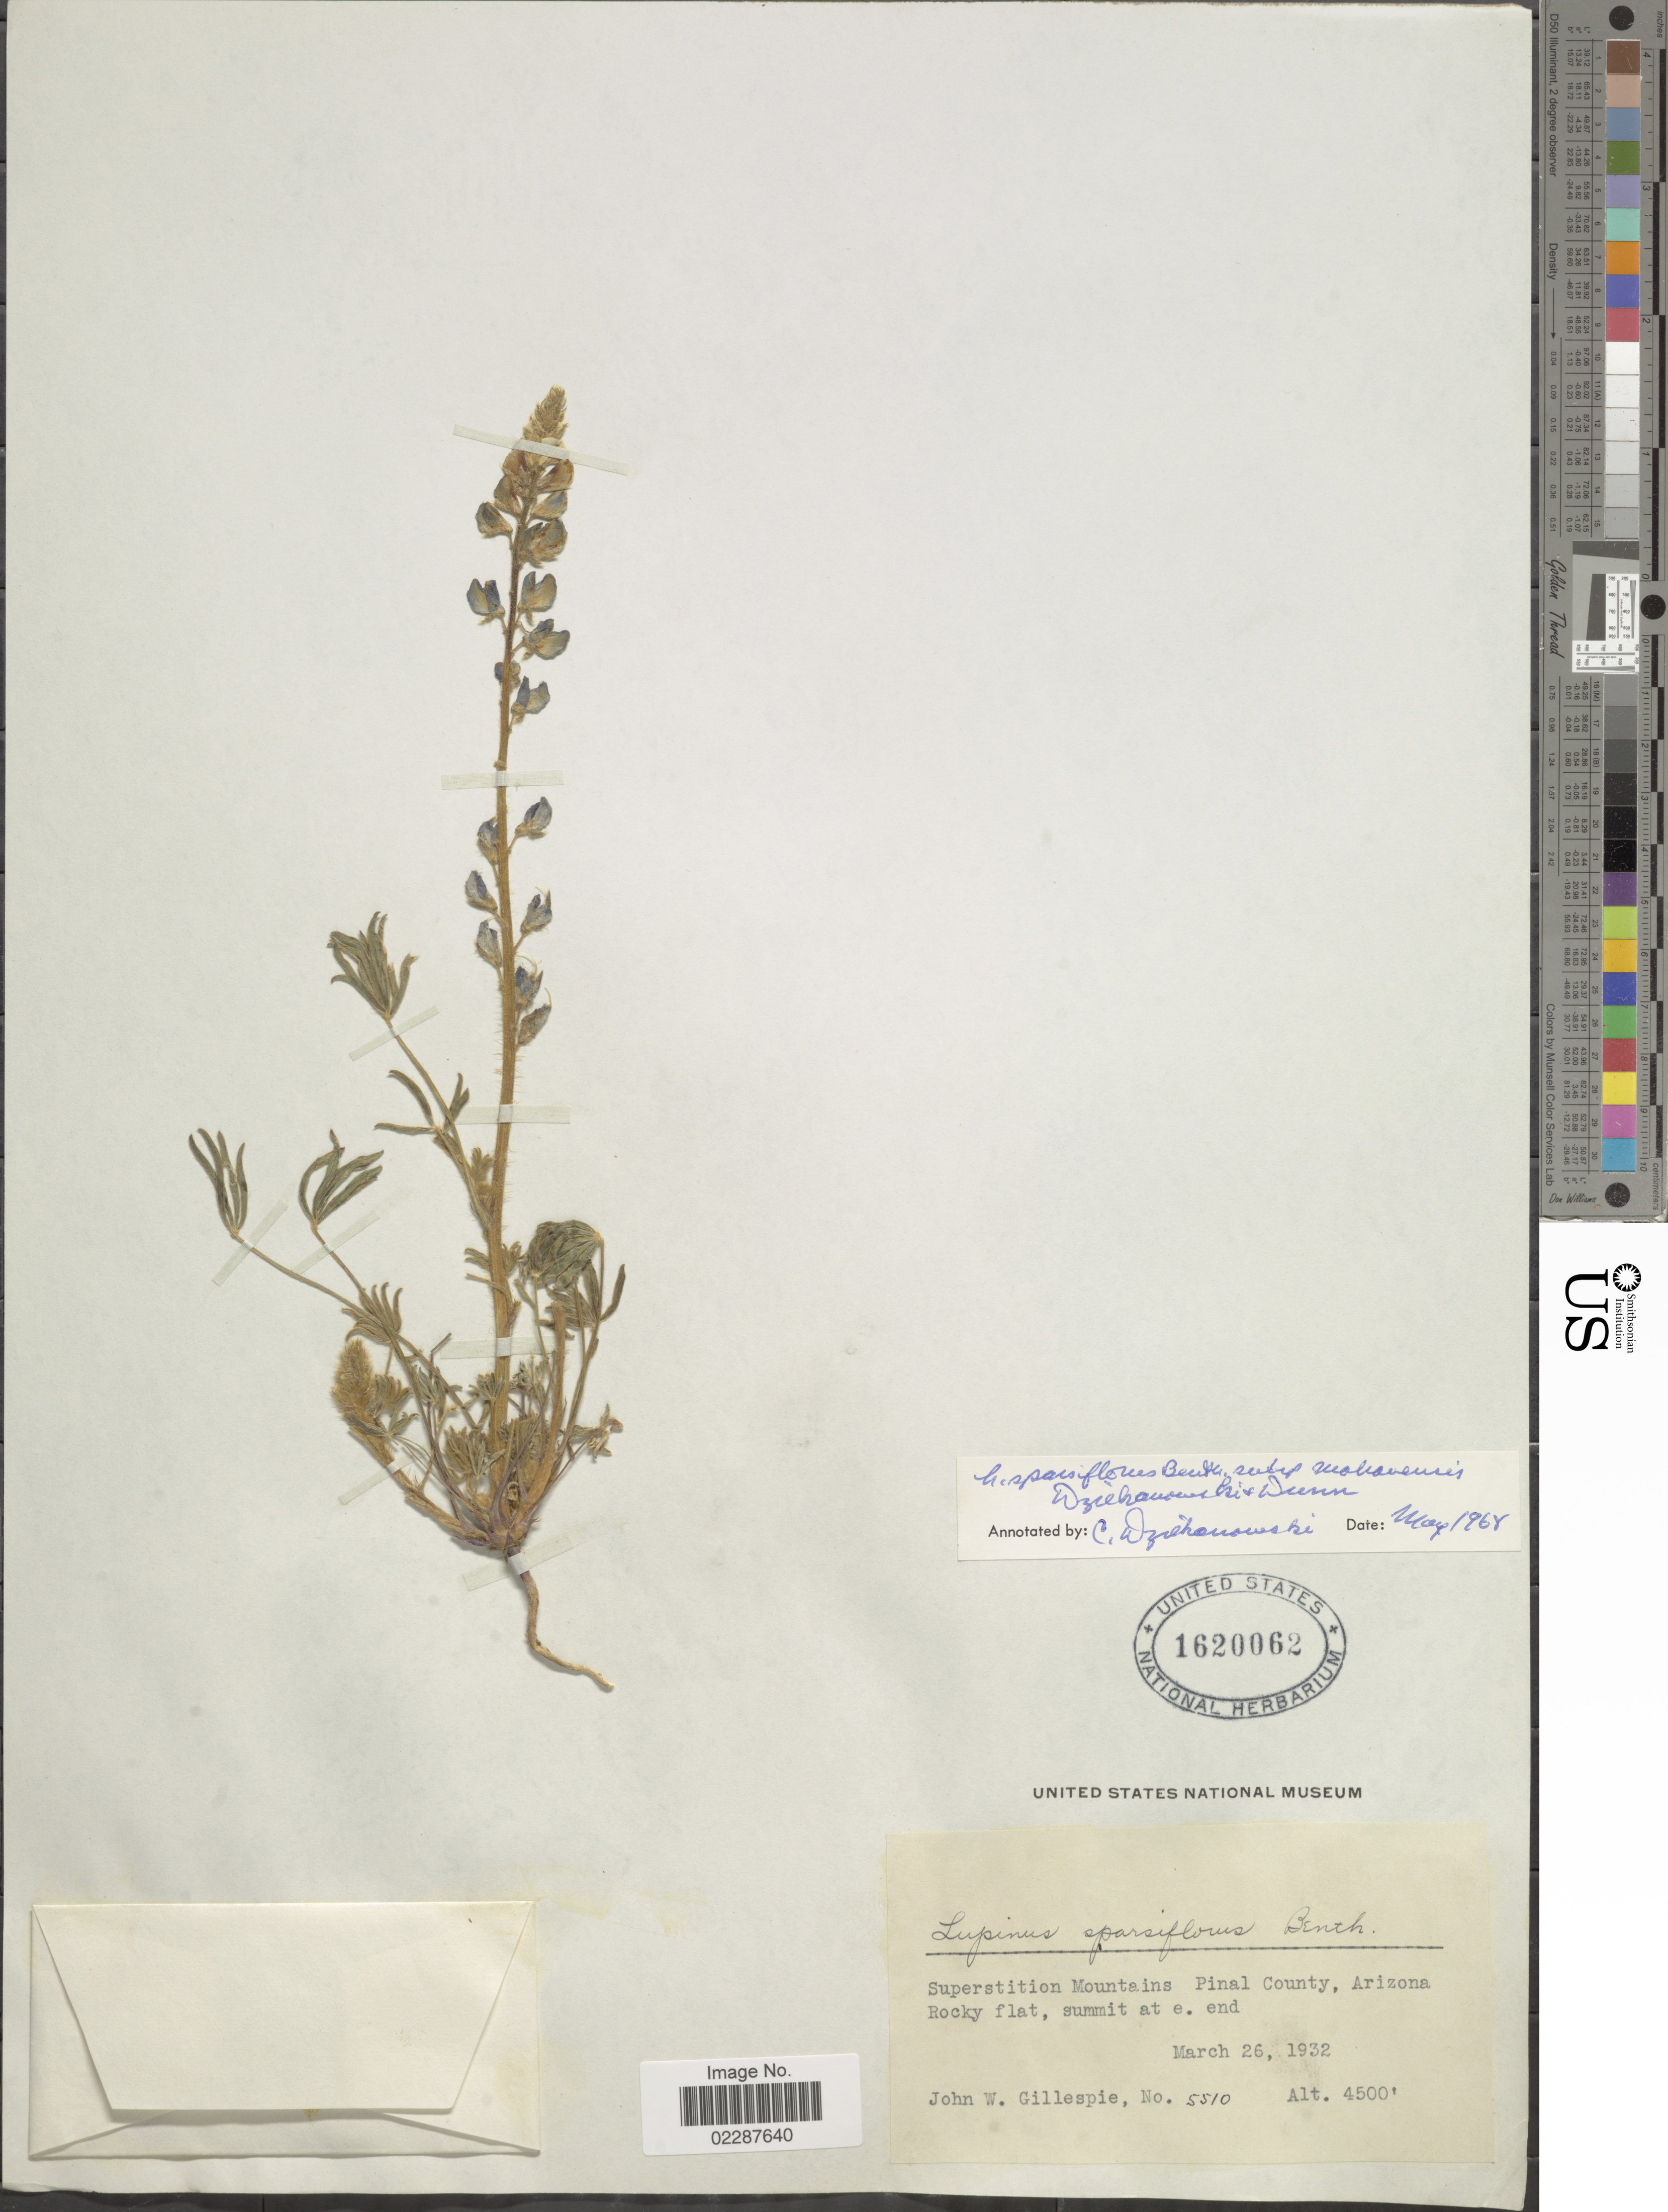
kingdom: Plantae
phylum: Tracheophyta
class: Magnoliopsida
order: Fabales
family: Fabaceae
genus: Lupinus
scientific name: Lupinus sparsiflorus subsp. mohavensis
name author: Dziekanowski & D.B. Dunn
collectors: J. W. Gillespie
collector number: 5510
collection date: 1932-03-26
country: United States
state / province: Arizona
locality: Superstition Mountains, Pinal County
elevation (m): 1372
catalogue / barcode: US 1620062